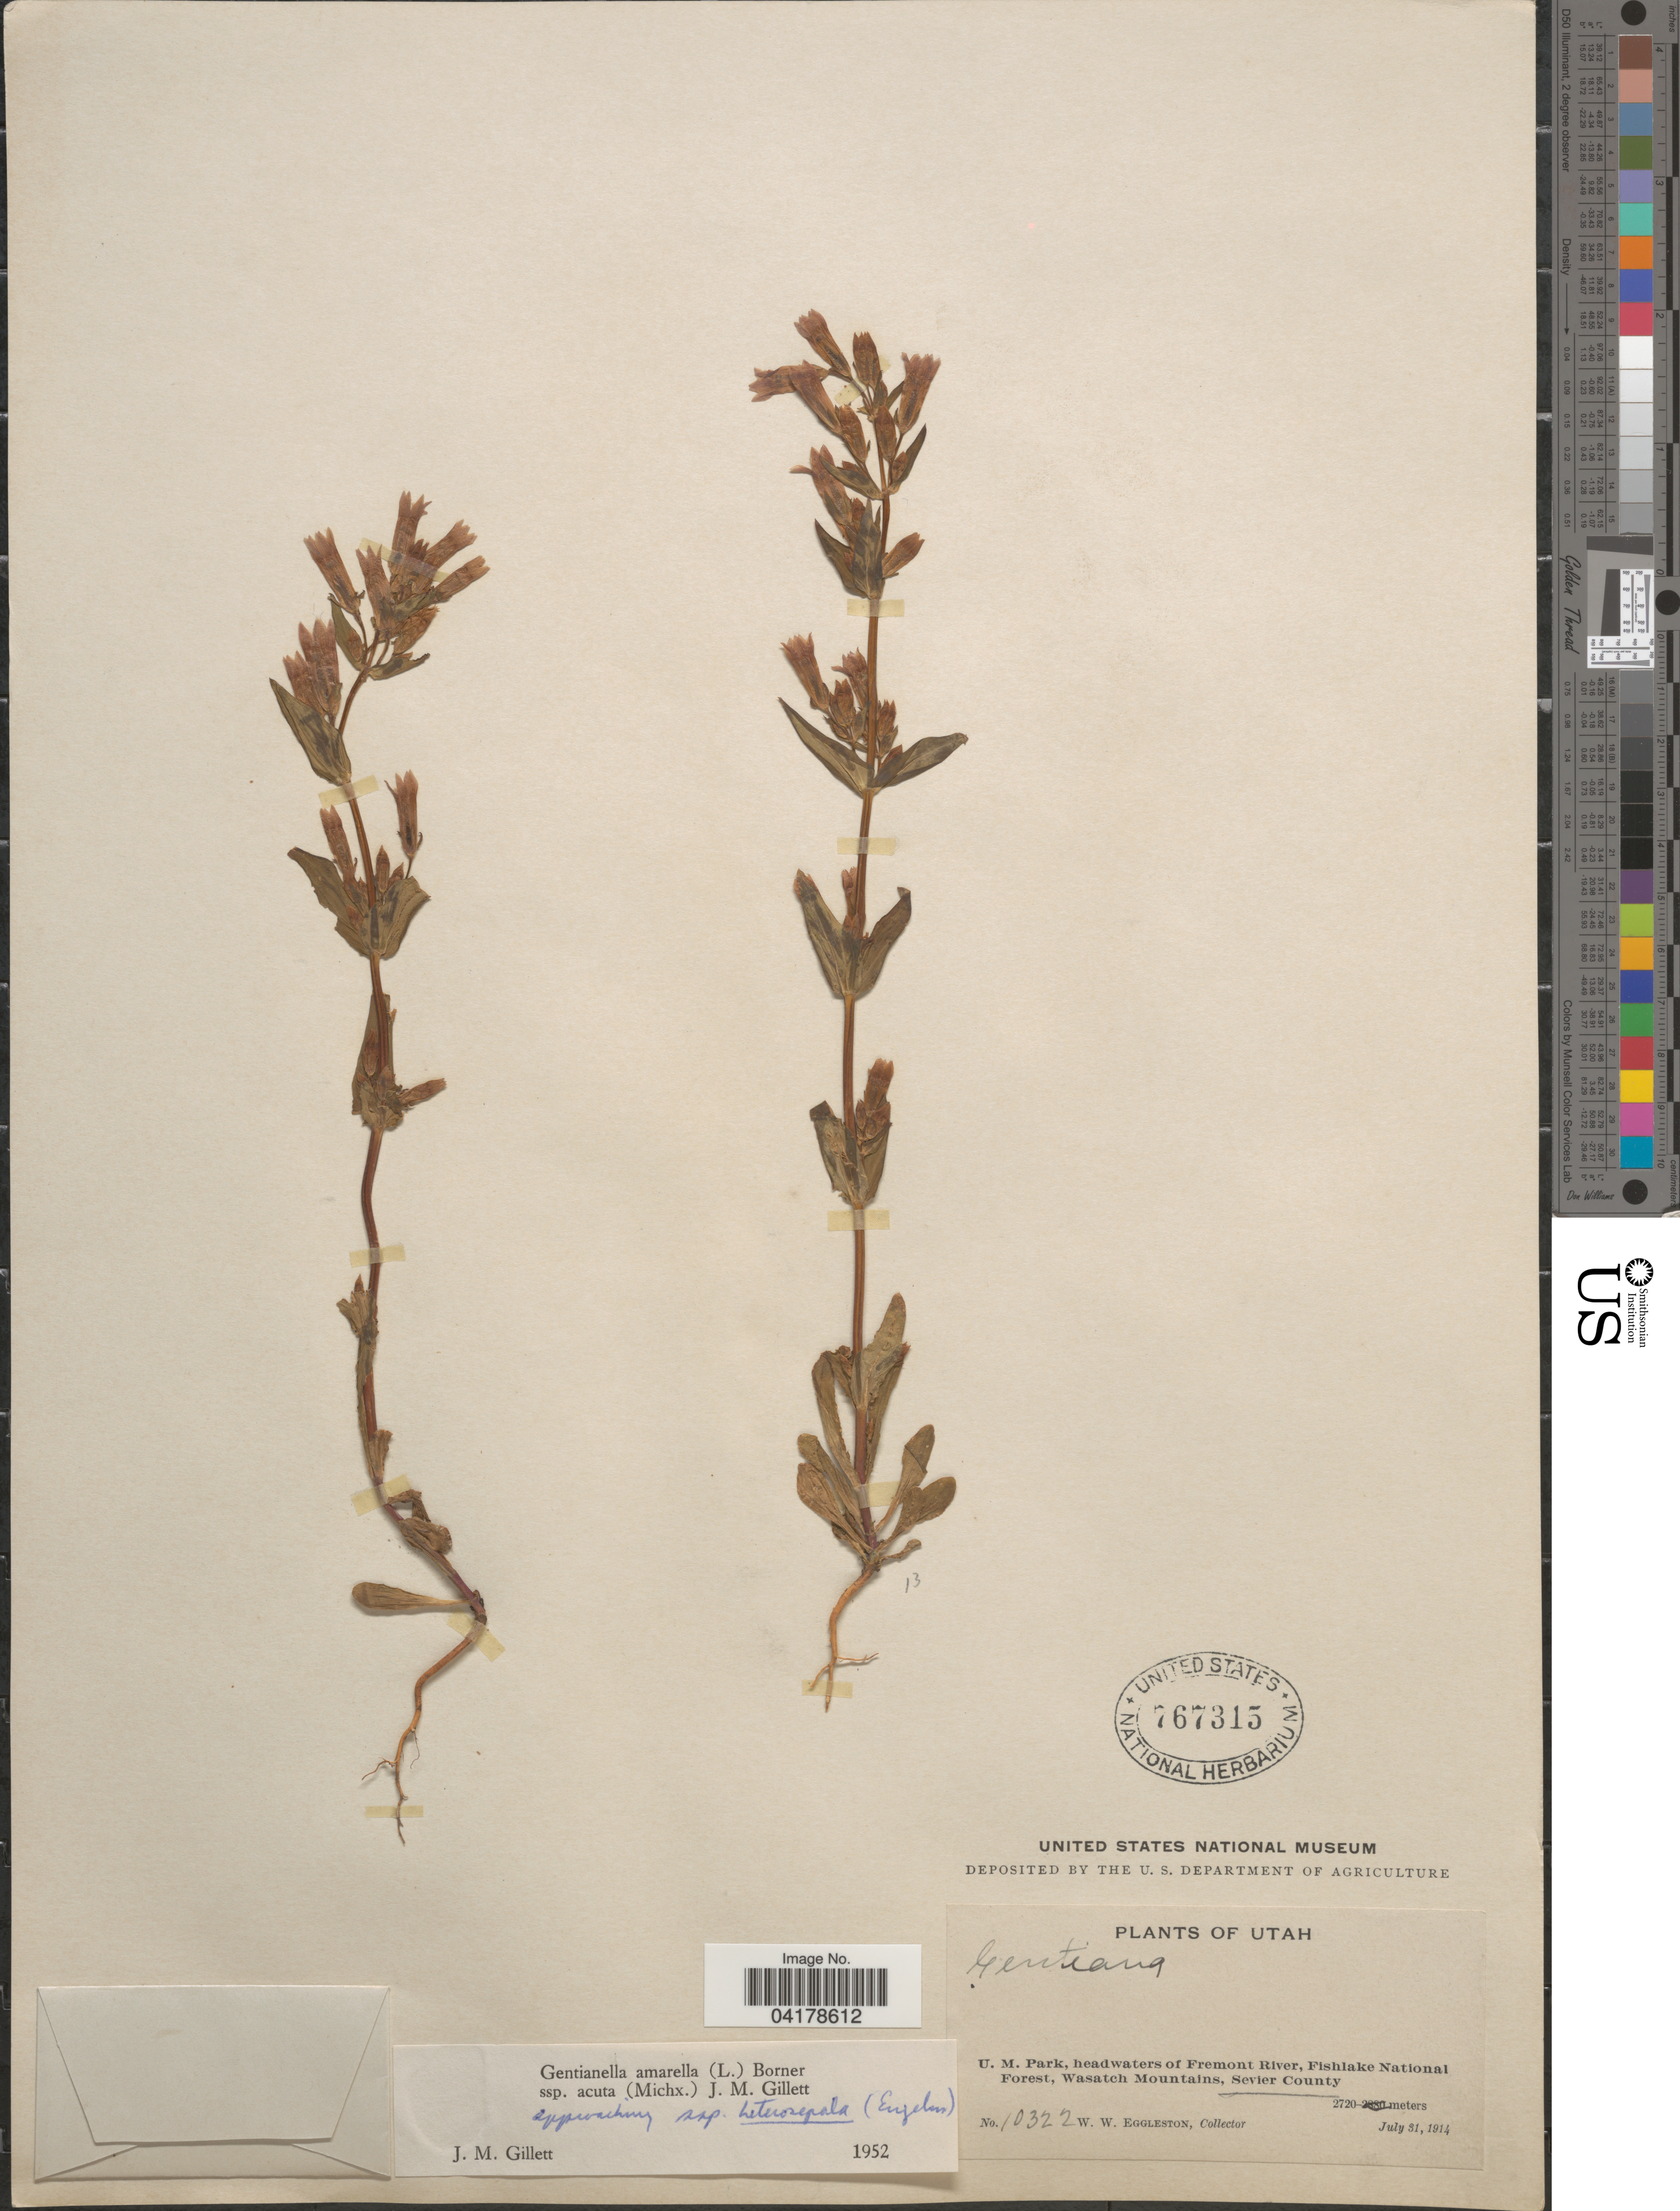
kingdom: Plantae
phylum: Tracheophyta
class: Magnoliopsida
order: Gentianales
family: Gentianaceae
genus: Gentianella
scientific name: Gentianella amarella subsp. acuta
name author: (Michx.) J.M. Gillett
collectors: W. W. Eggleston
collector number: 10322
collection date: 1914-07-31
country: United States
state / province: Utah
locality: U. M. Park, headwaters of Fremont River, Fishlake National Forest, Wasatch Mountains, Sevier County.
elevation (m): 2720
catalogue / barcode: US 767315